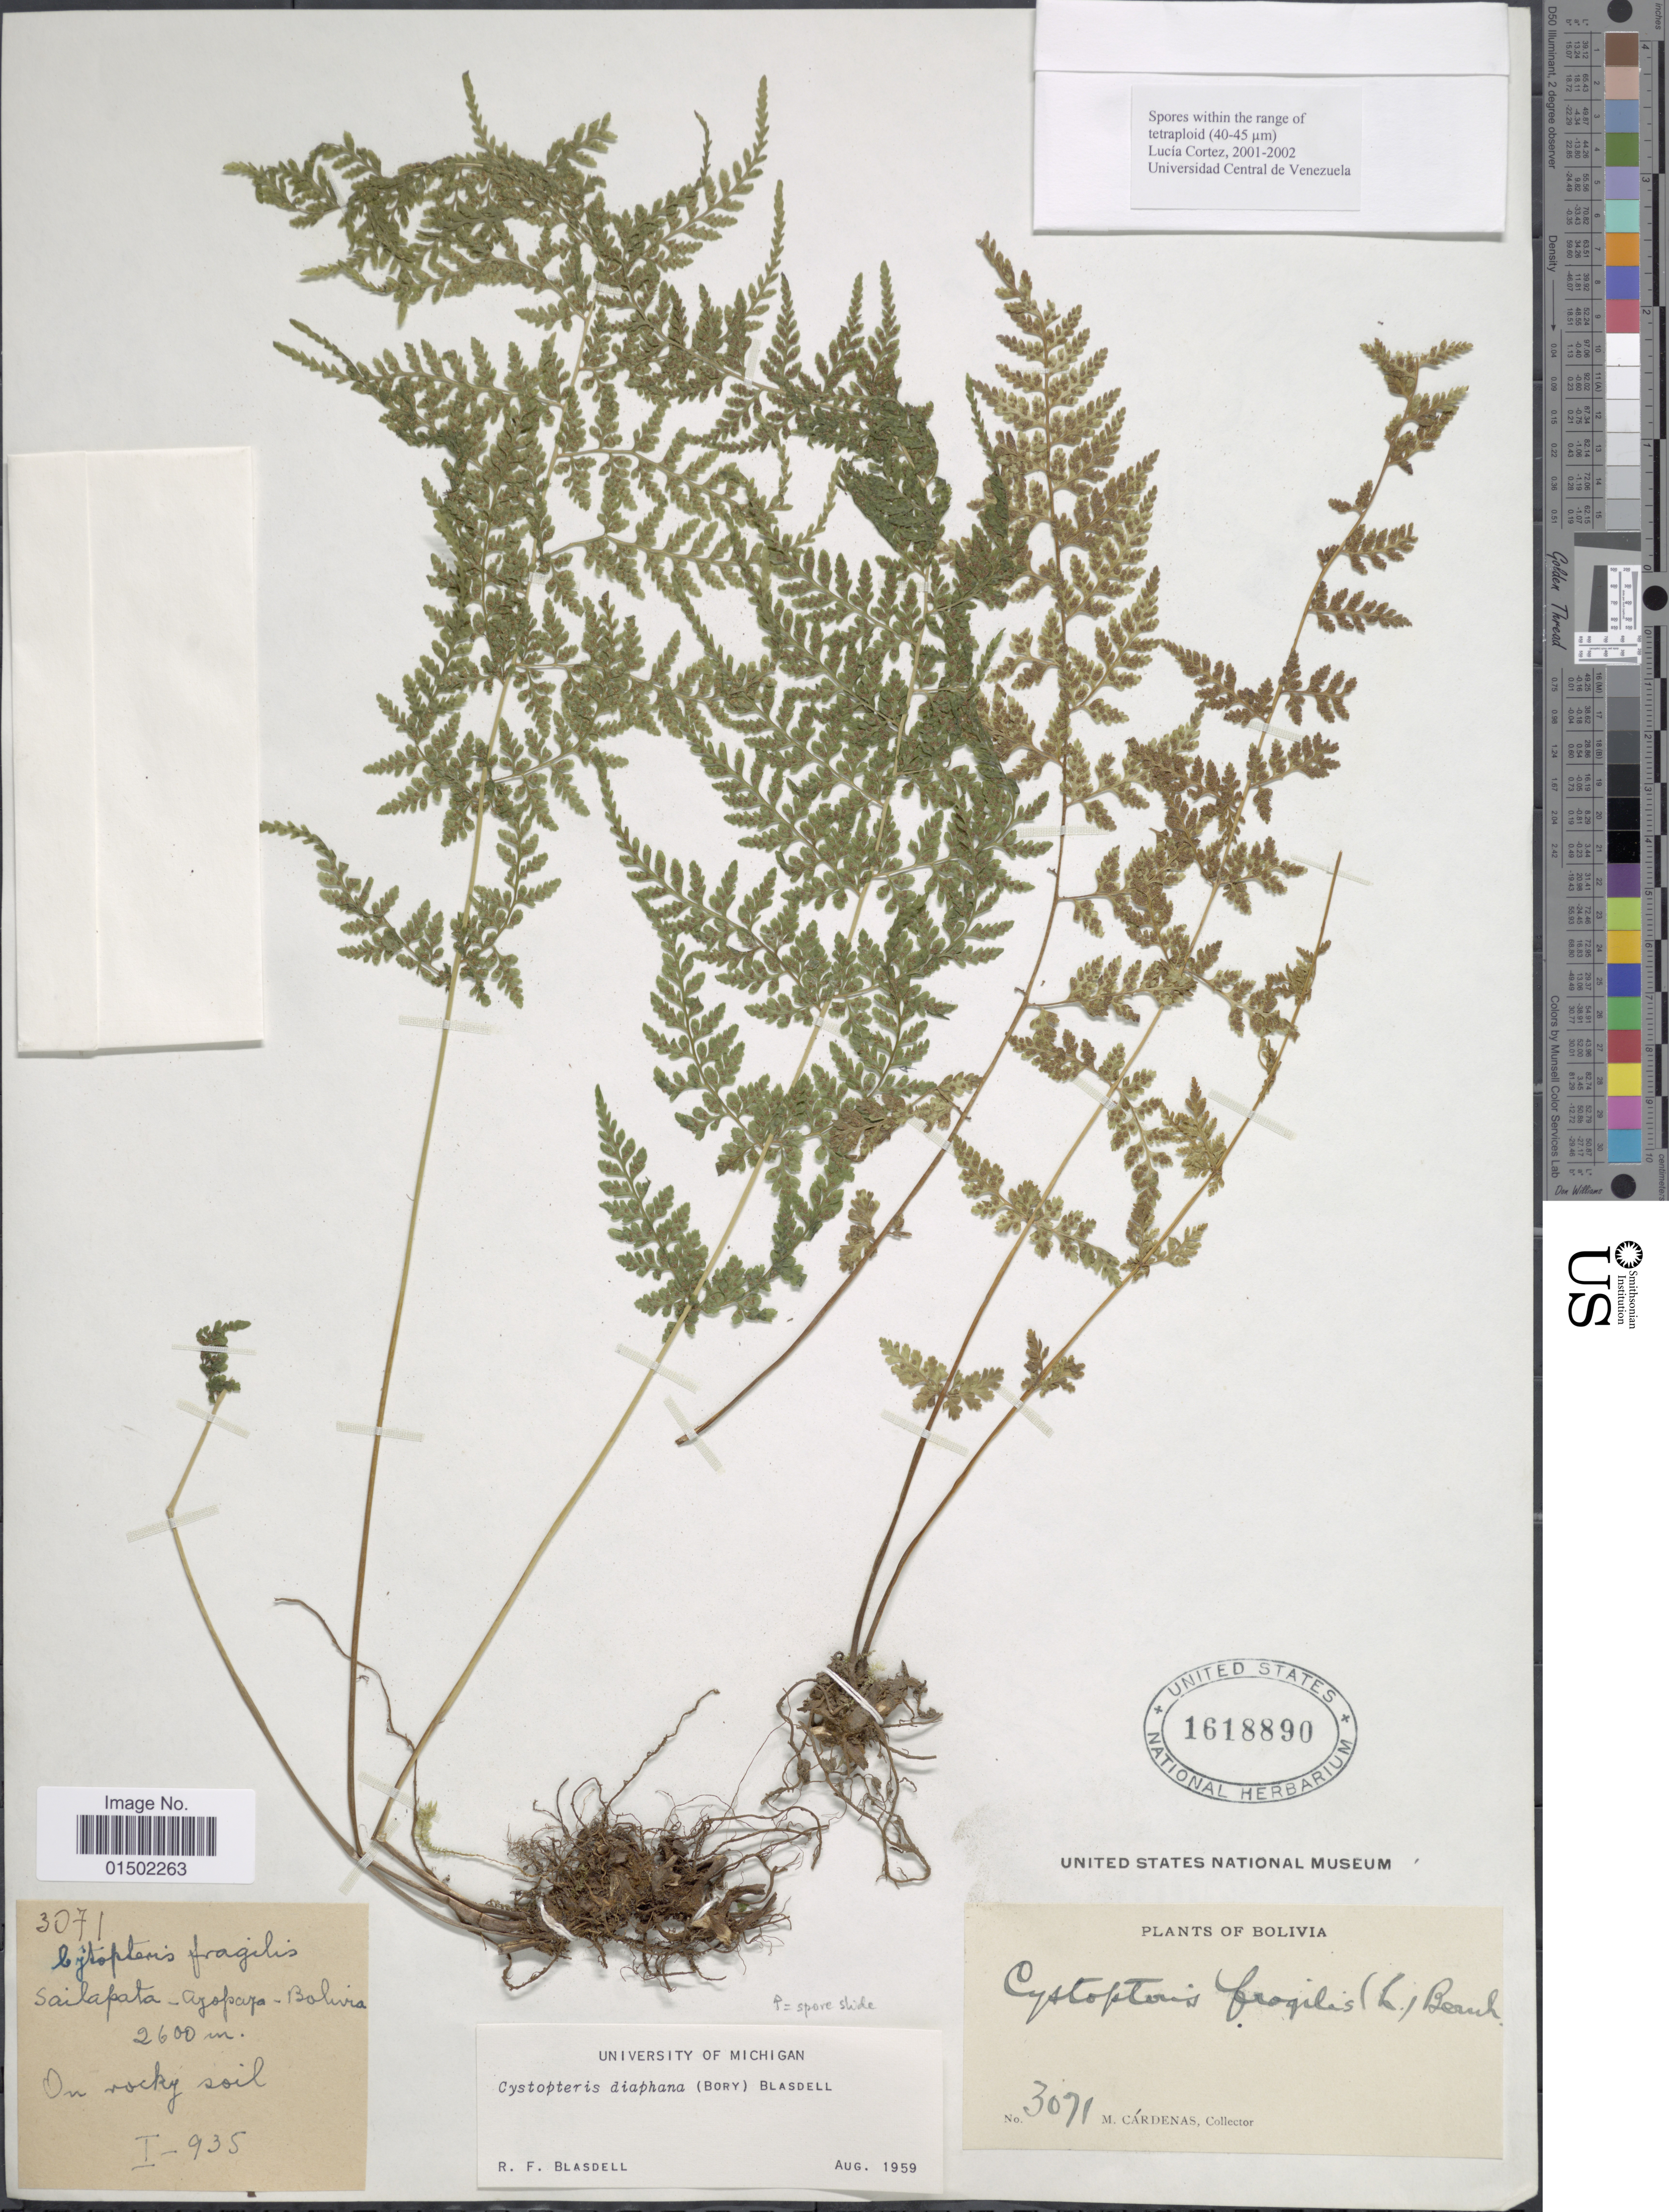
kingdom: Plantae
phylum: Tracheophyta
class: Polypodiopsida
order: Polypodiales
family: Cystopteridaceae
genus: Cystopteris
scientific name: Cystopteris diaphana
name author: (Bory) Blasdell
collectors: M. Cárdenas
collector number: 3071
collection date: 1935-01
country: Bolivia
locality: Sailapata Ayopaya. On rocky soil.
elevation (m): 2600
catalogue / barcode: US 1618890